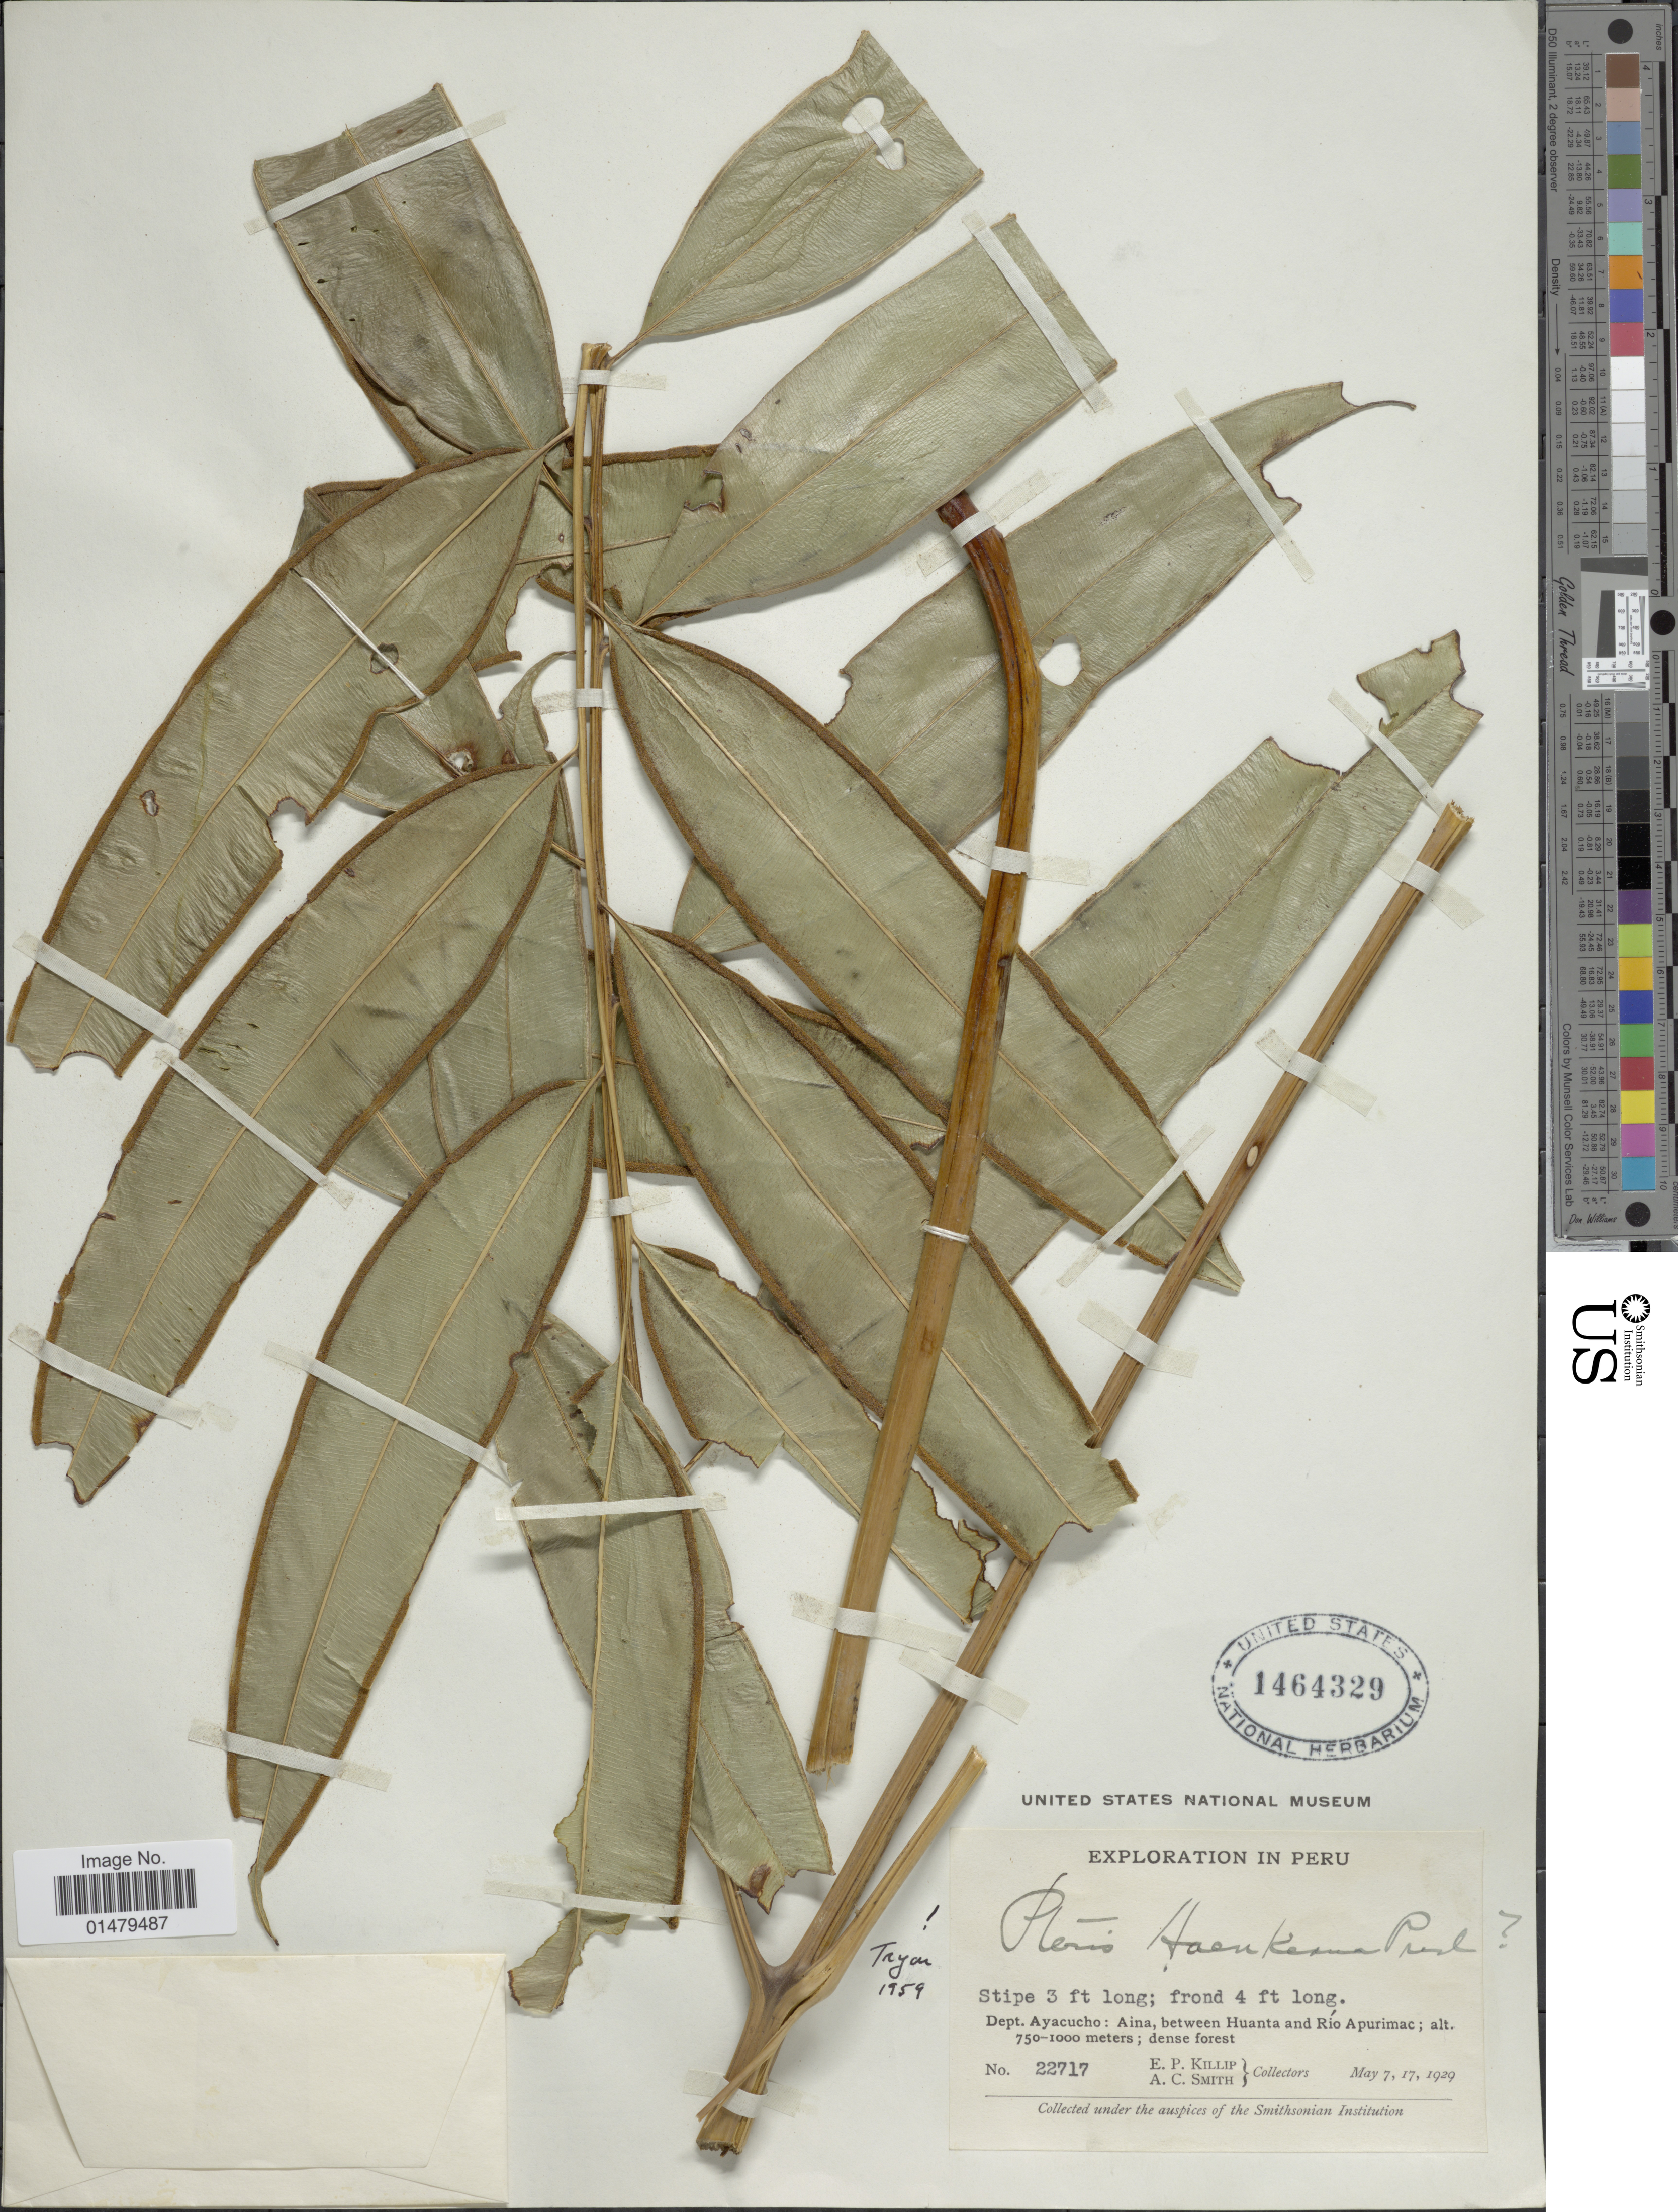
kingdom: Plantae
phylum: Tracheophyta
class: Polypodiopsida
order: Polypodiales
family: Pteridaceae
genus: Pteris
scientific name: Pteris haenkeana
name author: C. Presl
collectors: E. P. Killip & A. C. Smith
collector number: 22717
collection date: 1929-05-07/1929-05-17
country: Peru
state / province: Ayacucho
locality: Dept. Ayacucho: Aina, between Huanta and Rio Apurimac.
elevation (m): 750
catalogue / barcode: US 1464329